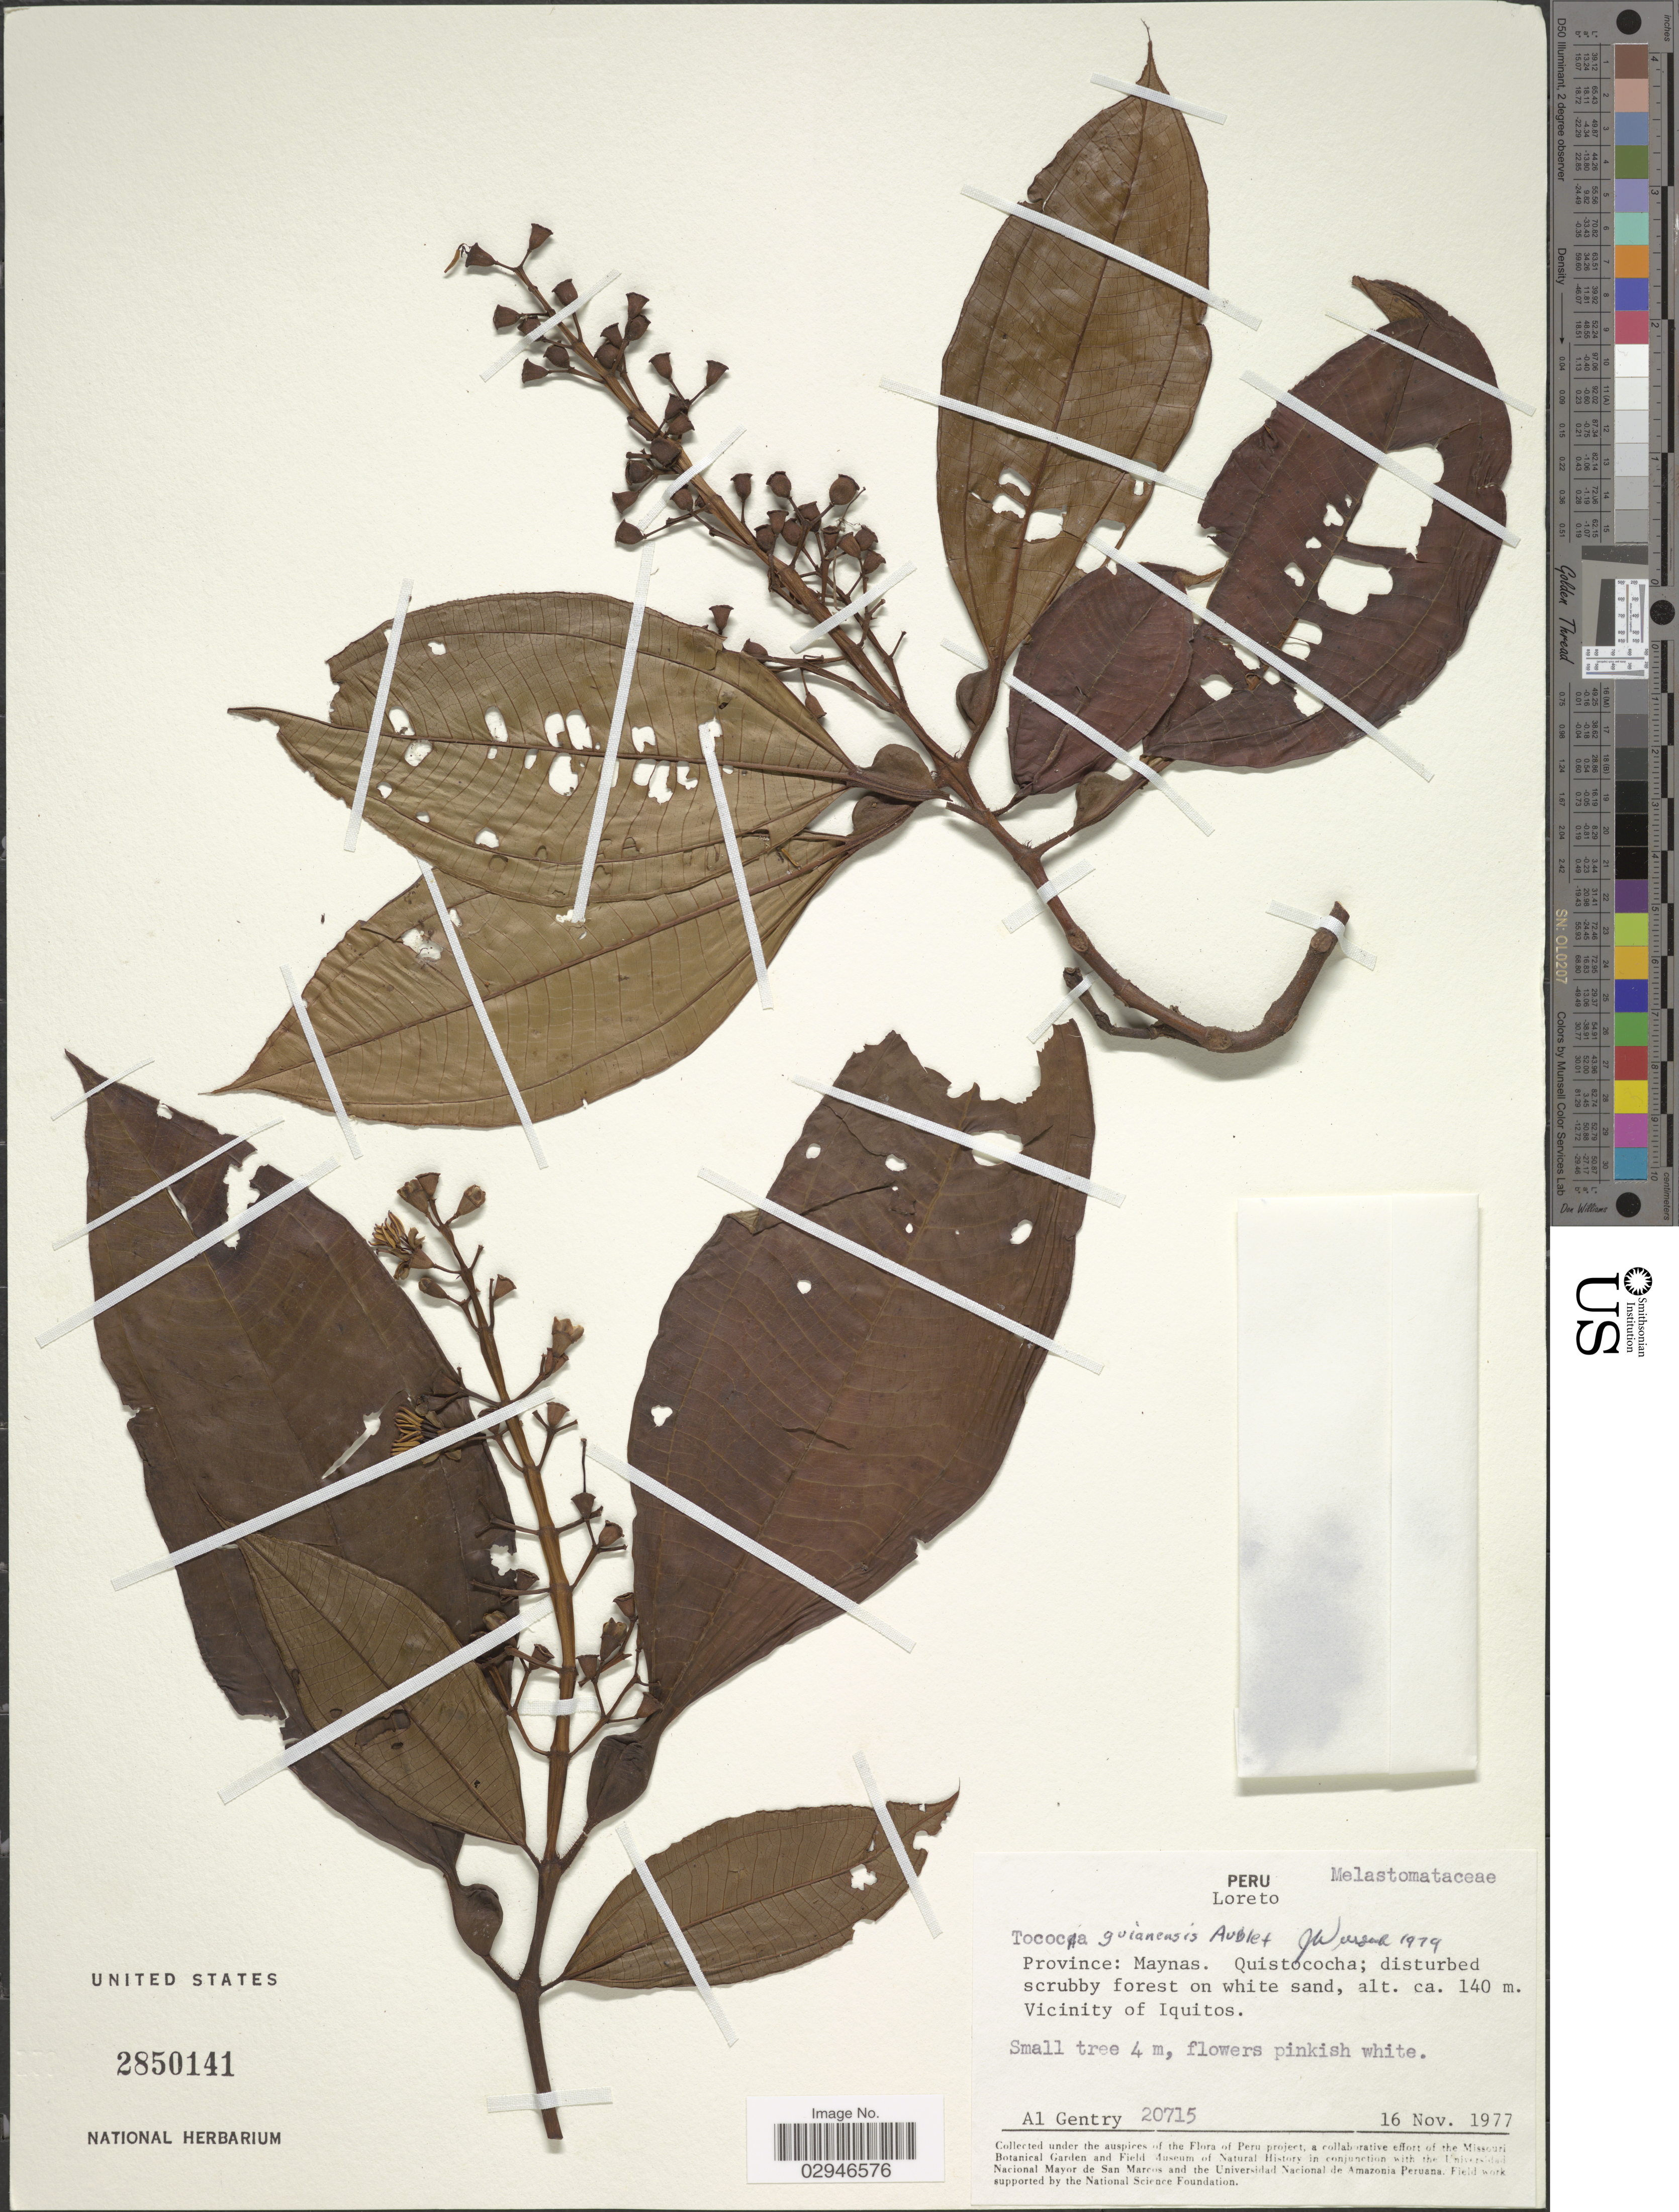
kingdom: Plantae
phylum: Tracheophyta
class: Magnoliopsida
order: Myrtales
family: Melastomataceae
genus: Tococa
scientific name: Tococa guianensis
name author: Aubl.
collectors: A. H. Gentry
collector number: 20715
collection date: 1977-11-16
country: Peru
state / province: Loreto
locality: Province Maynas, Quistococha, Vicinity of Iquitos.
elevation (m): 140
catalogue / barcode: US 2850141